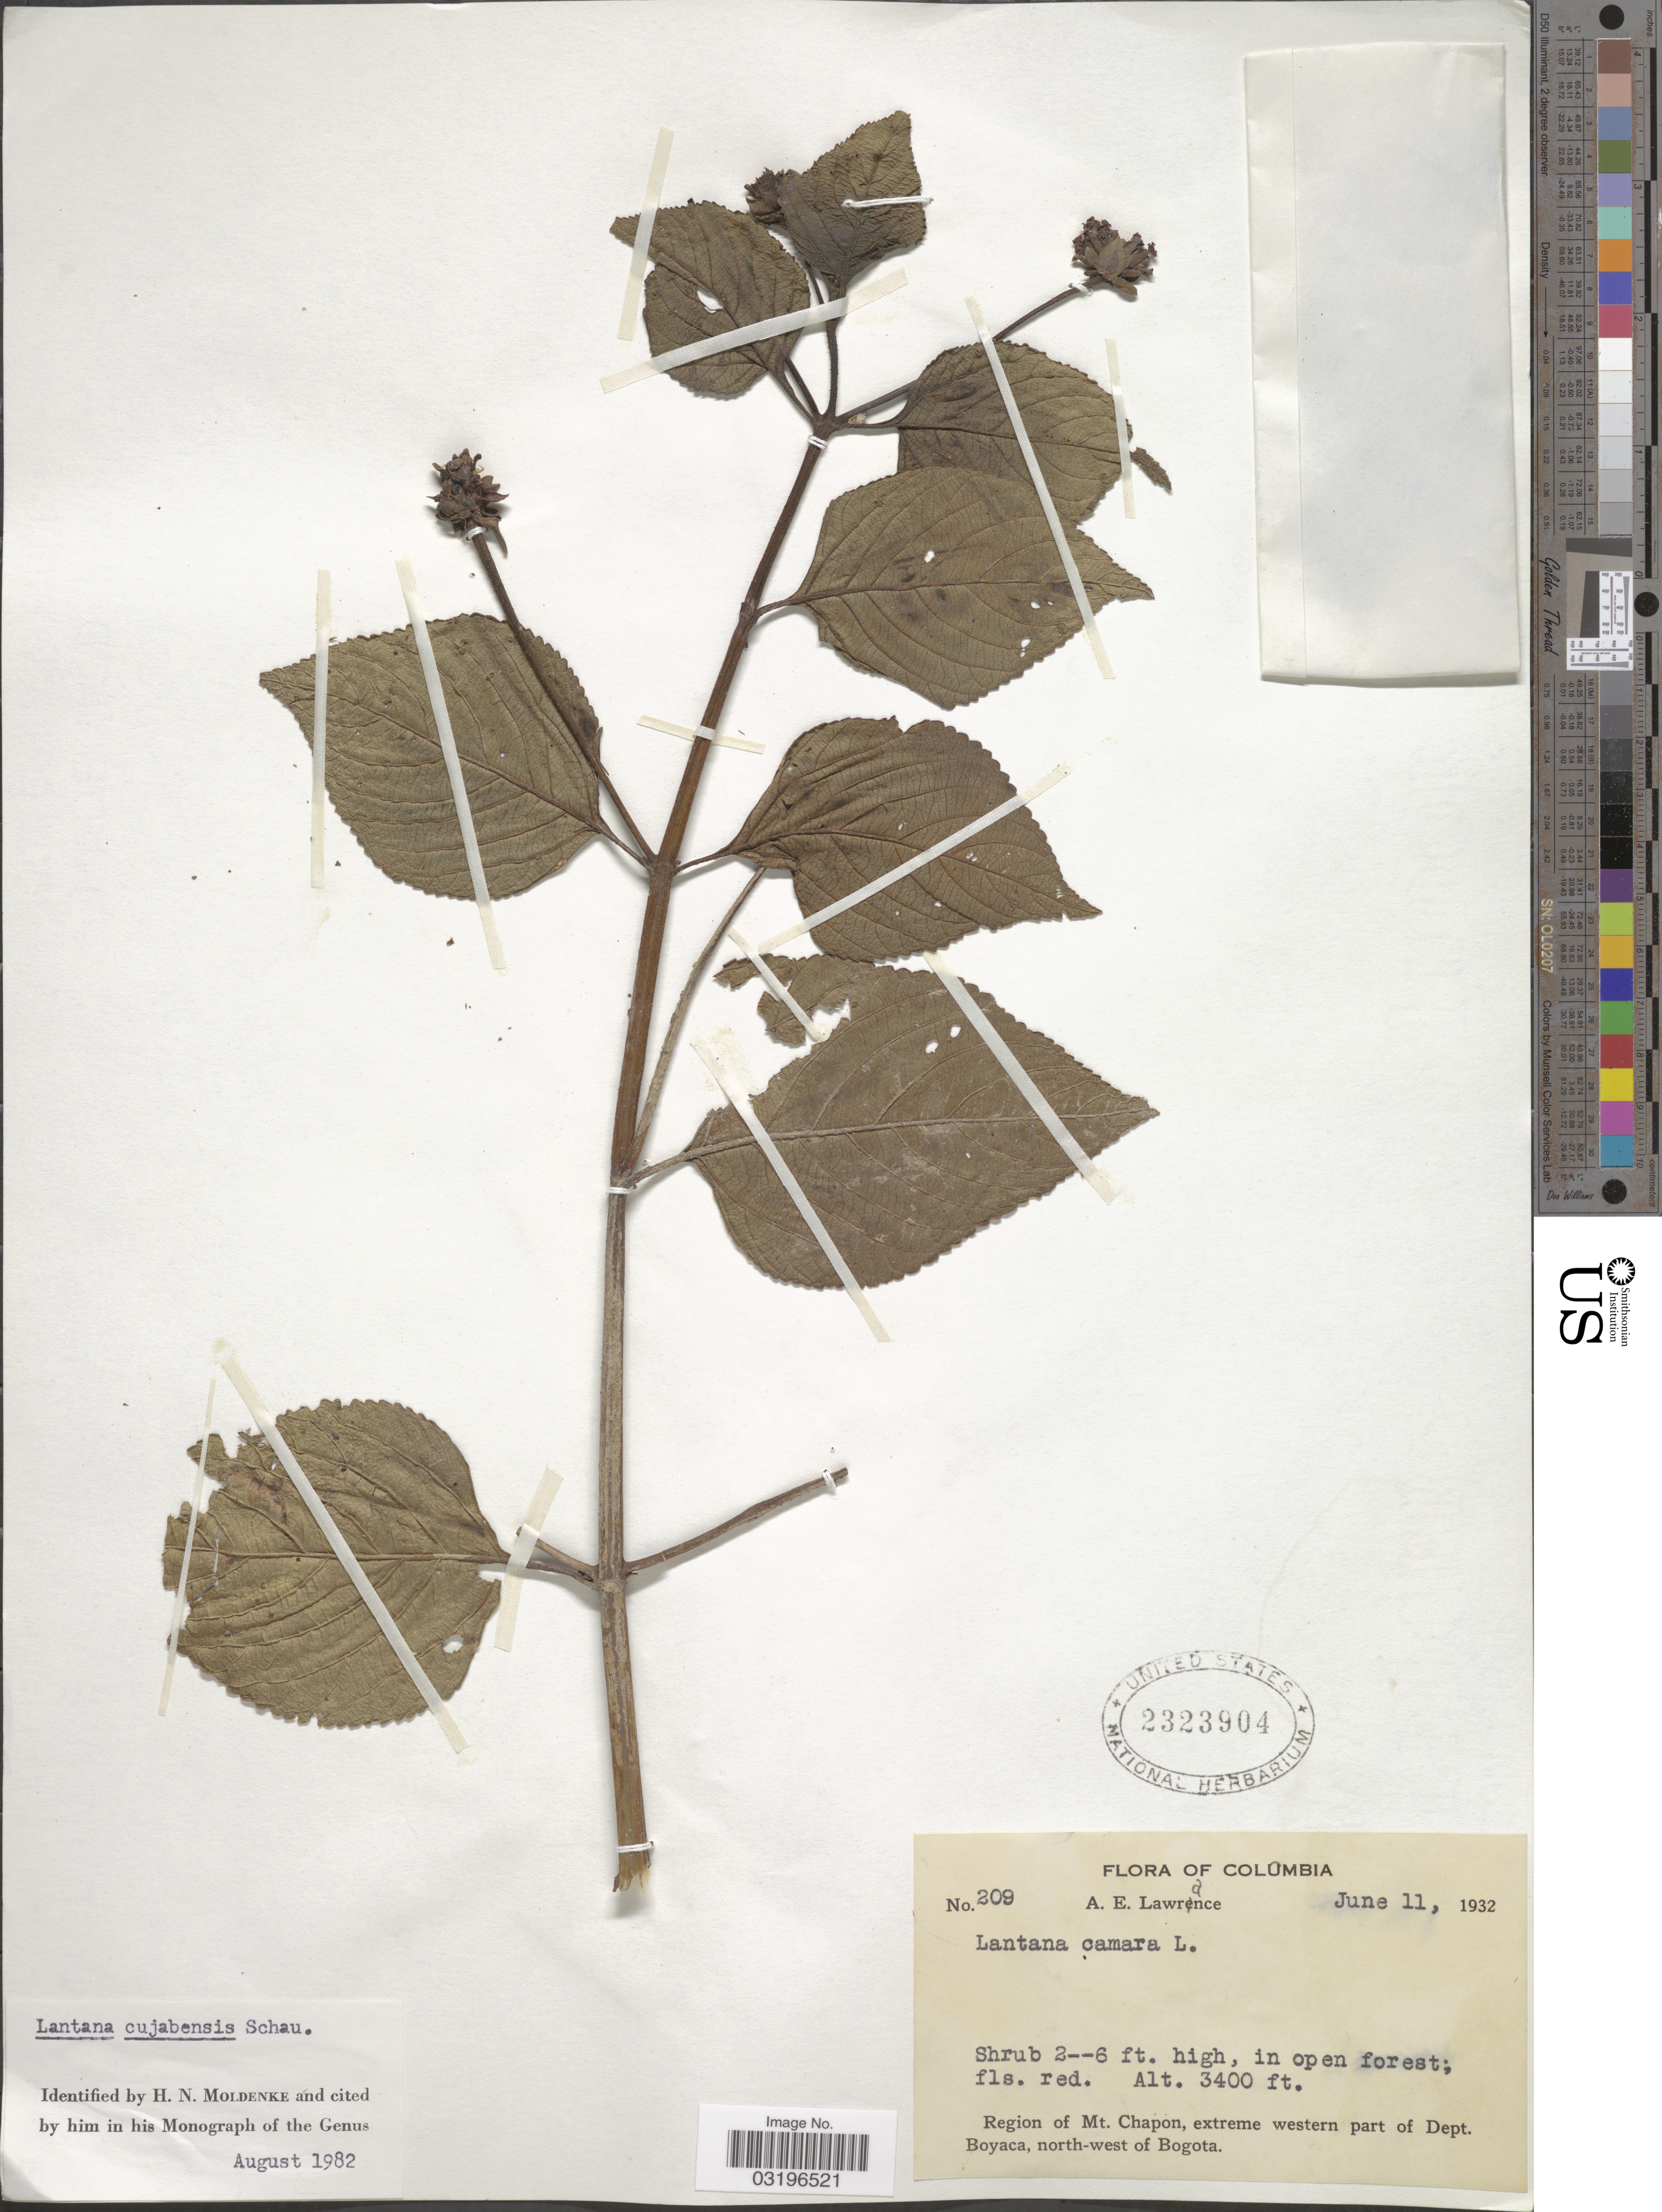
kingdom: Plantae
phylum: Tracheophyta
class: Magnoliopsida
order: Lamiales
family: Verbenaceae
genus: Lantana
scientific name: Lantana cujabensis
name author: Schau.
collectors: A. Lawrance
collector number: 209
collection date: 1932-06-11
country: Colombia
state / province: Boyacá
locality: Region of Mt. Chapon, extreme western part of Dept. Boyaca, north-west of Bogota.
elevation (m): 1036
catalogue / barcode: US 2323904